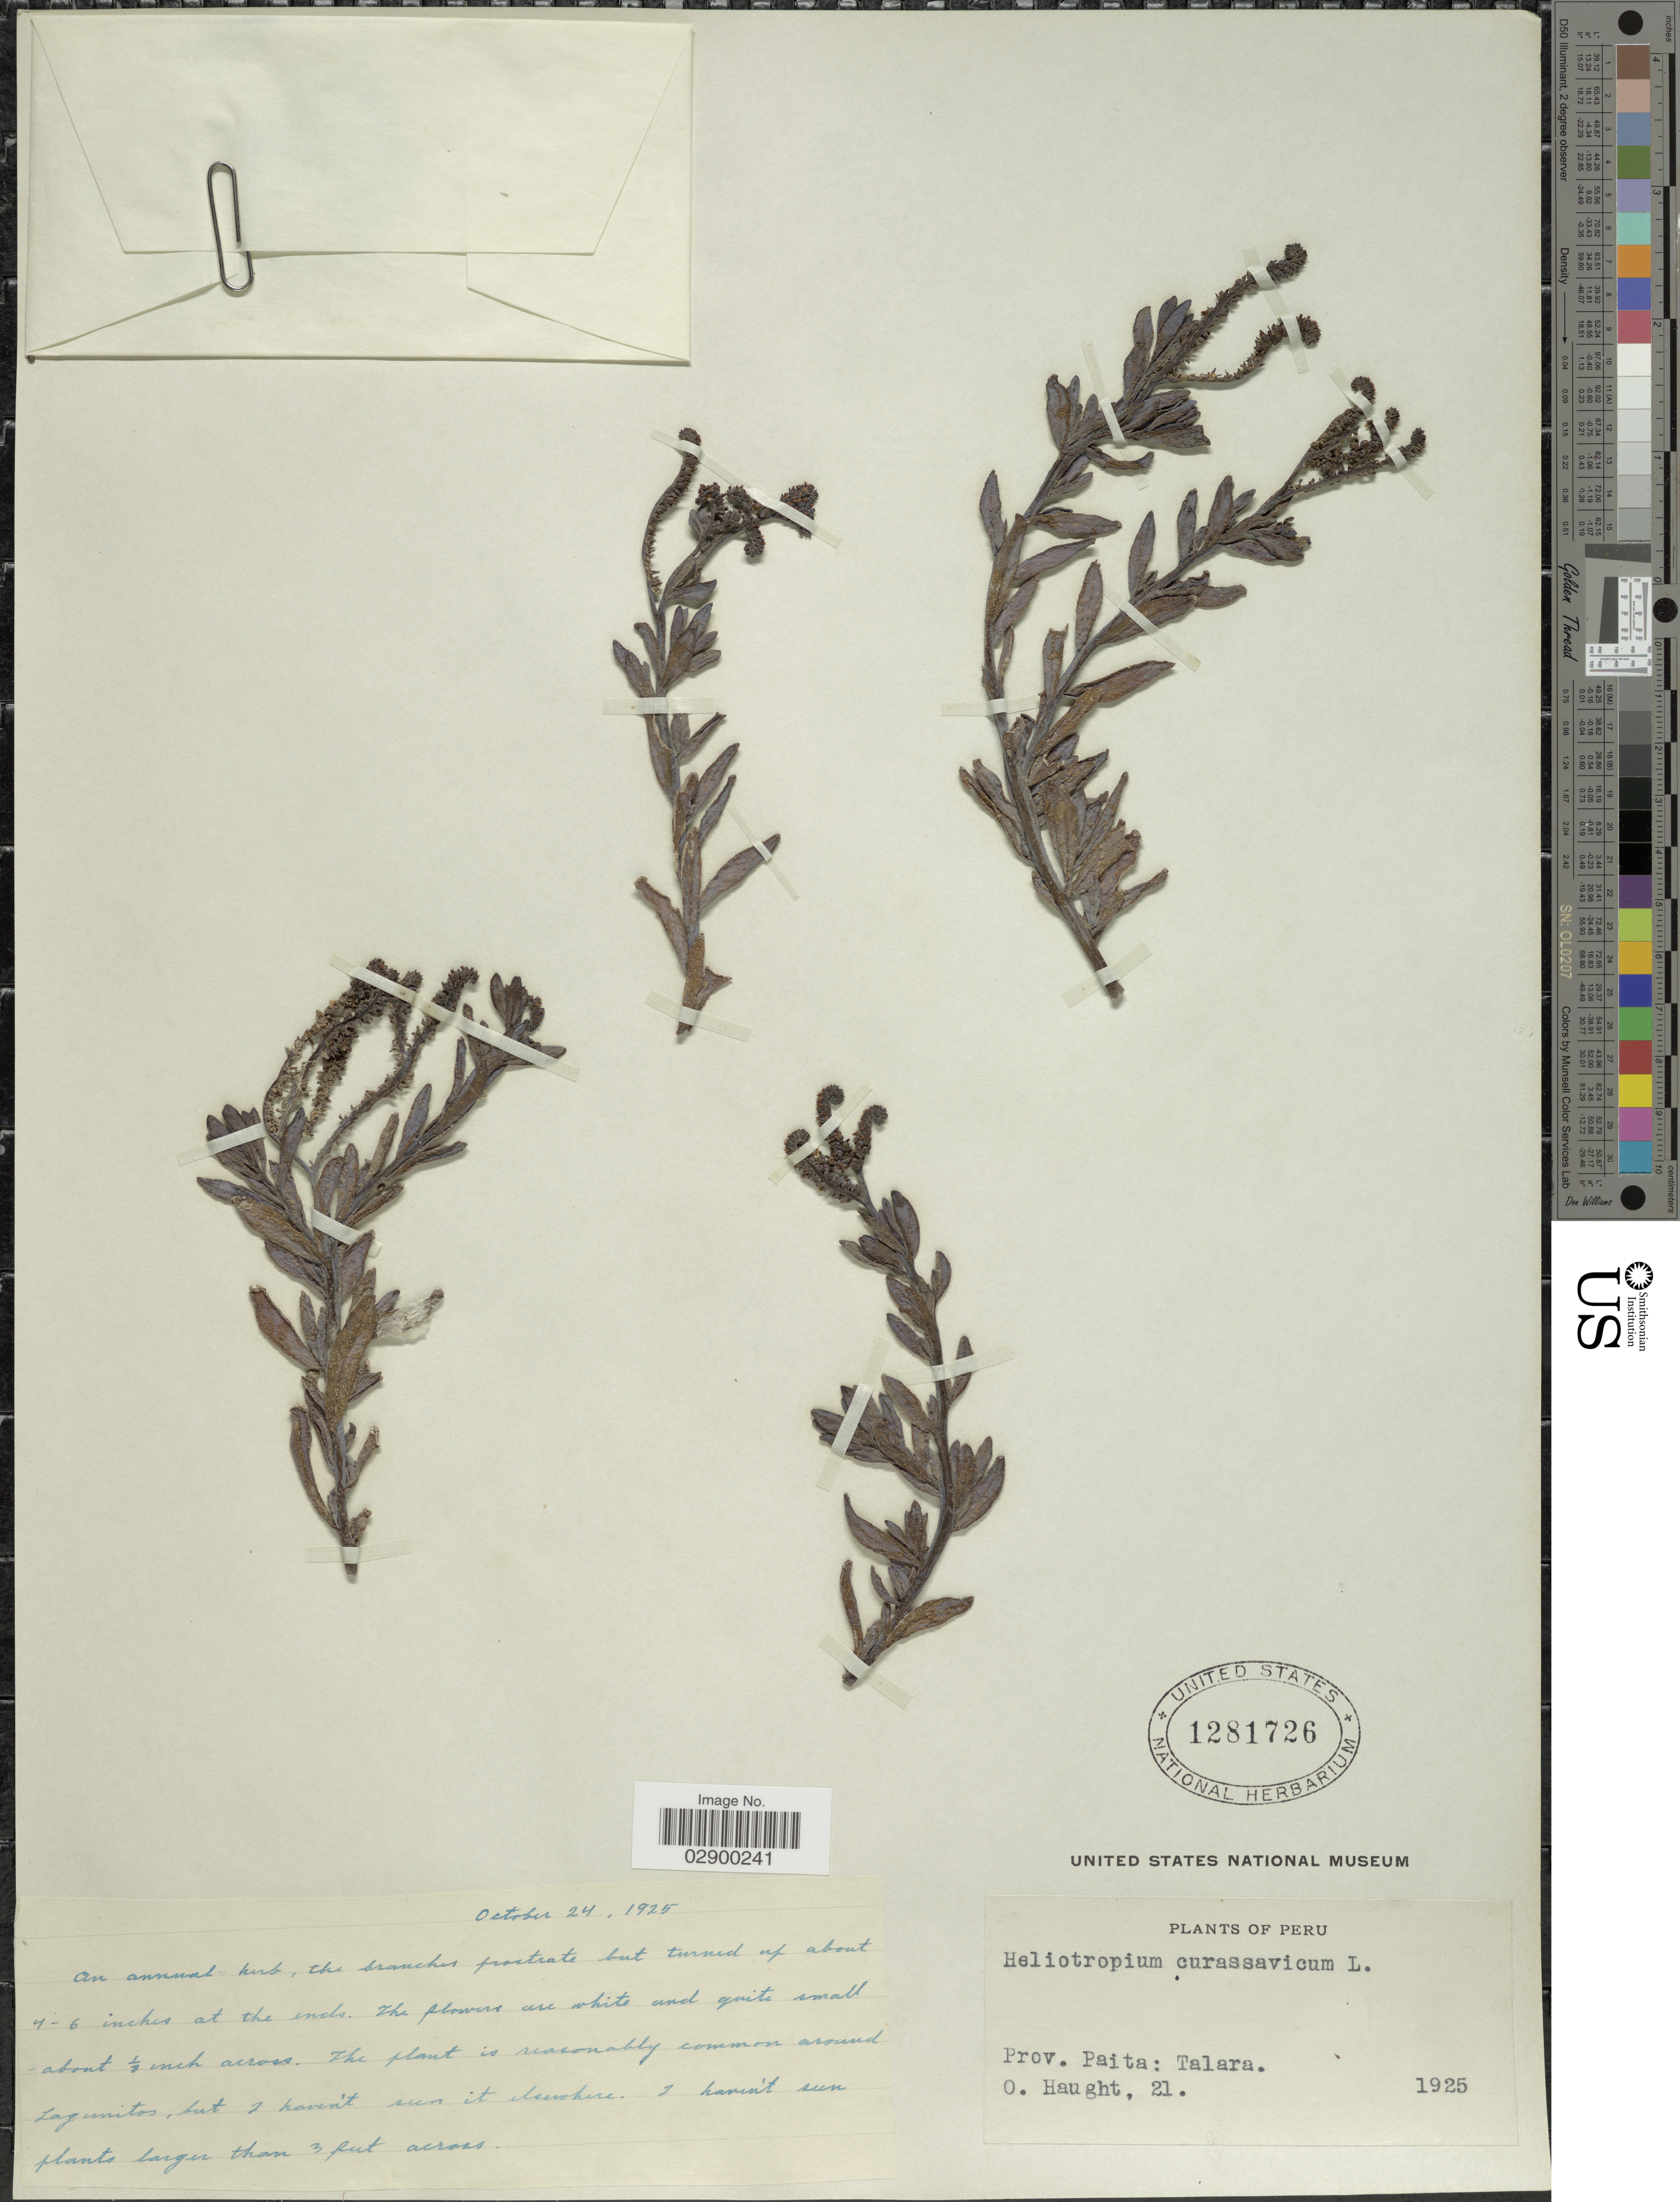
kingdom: Plantae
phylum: Tracheophyta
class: Magnoliopsida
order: Boraginales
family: Heliotropiaceae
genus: Heliotropium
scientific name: Heliotropium curassavicum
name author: L.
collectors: O. Haught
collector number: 21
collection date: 1925-10-24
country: Peru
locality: Prov. Paita: Talara.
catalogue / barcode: US 1281726